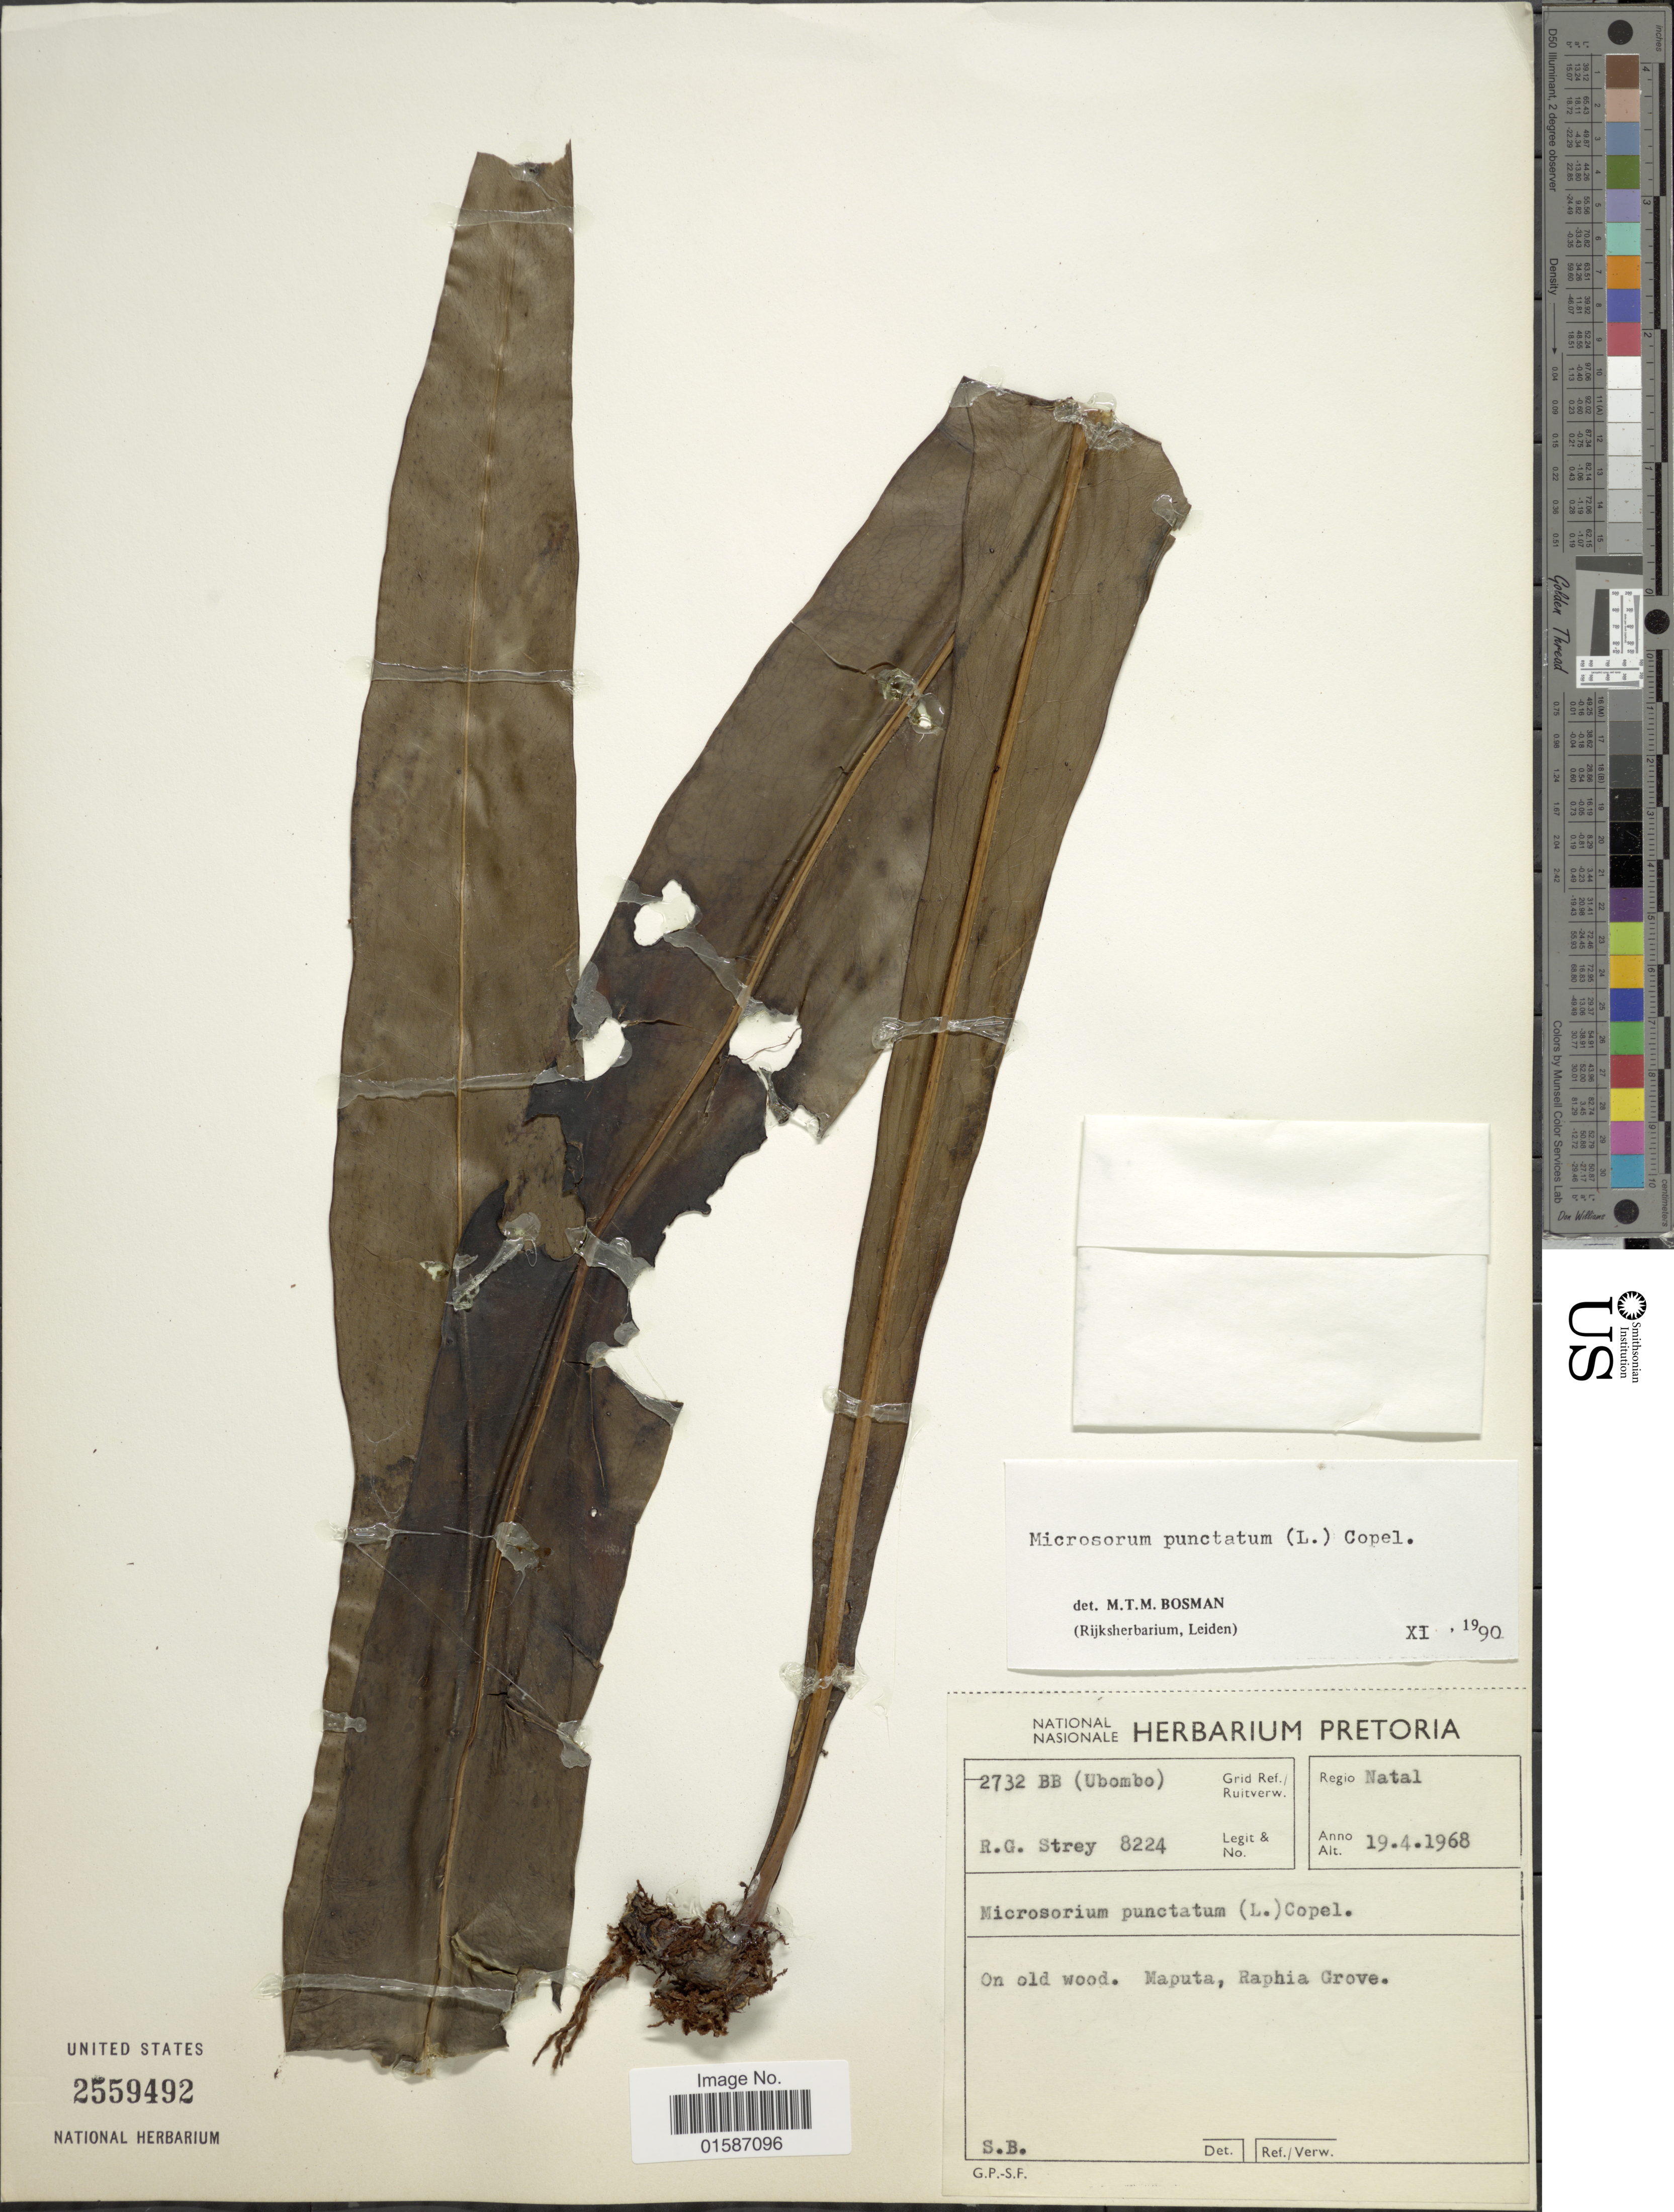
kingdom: Plantae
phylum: Tracheophyta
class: Polypodiopsida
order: Polypodiales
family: Polypodiaceae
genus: Microsorum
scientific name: Microsorum punctatum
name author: (L.) Copel.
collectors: R. G. Strey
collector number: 8224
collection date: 1968-04-19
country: South Africa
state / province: KwaZulu-Natal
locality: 2732 BB (Ubombo), Regio Natal, on old wood, Maputa, Raphia Grove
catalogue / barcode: US 2559492